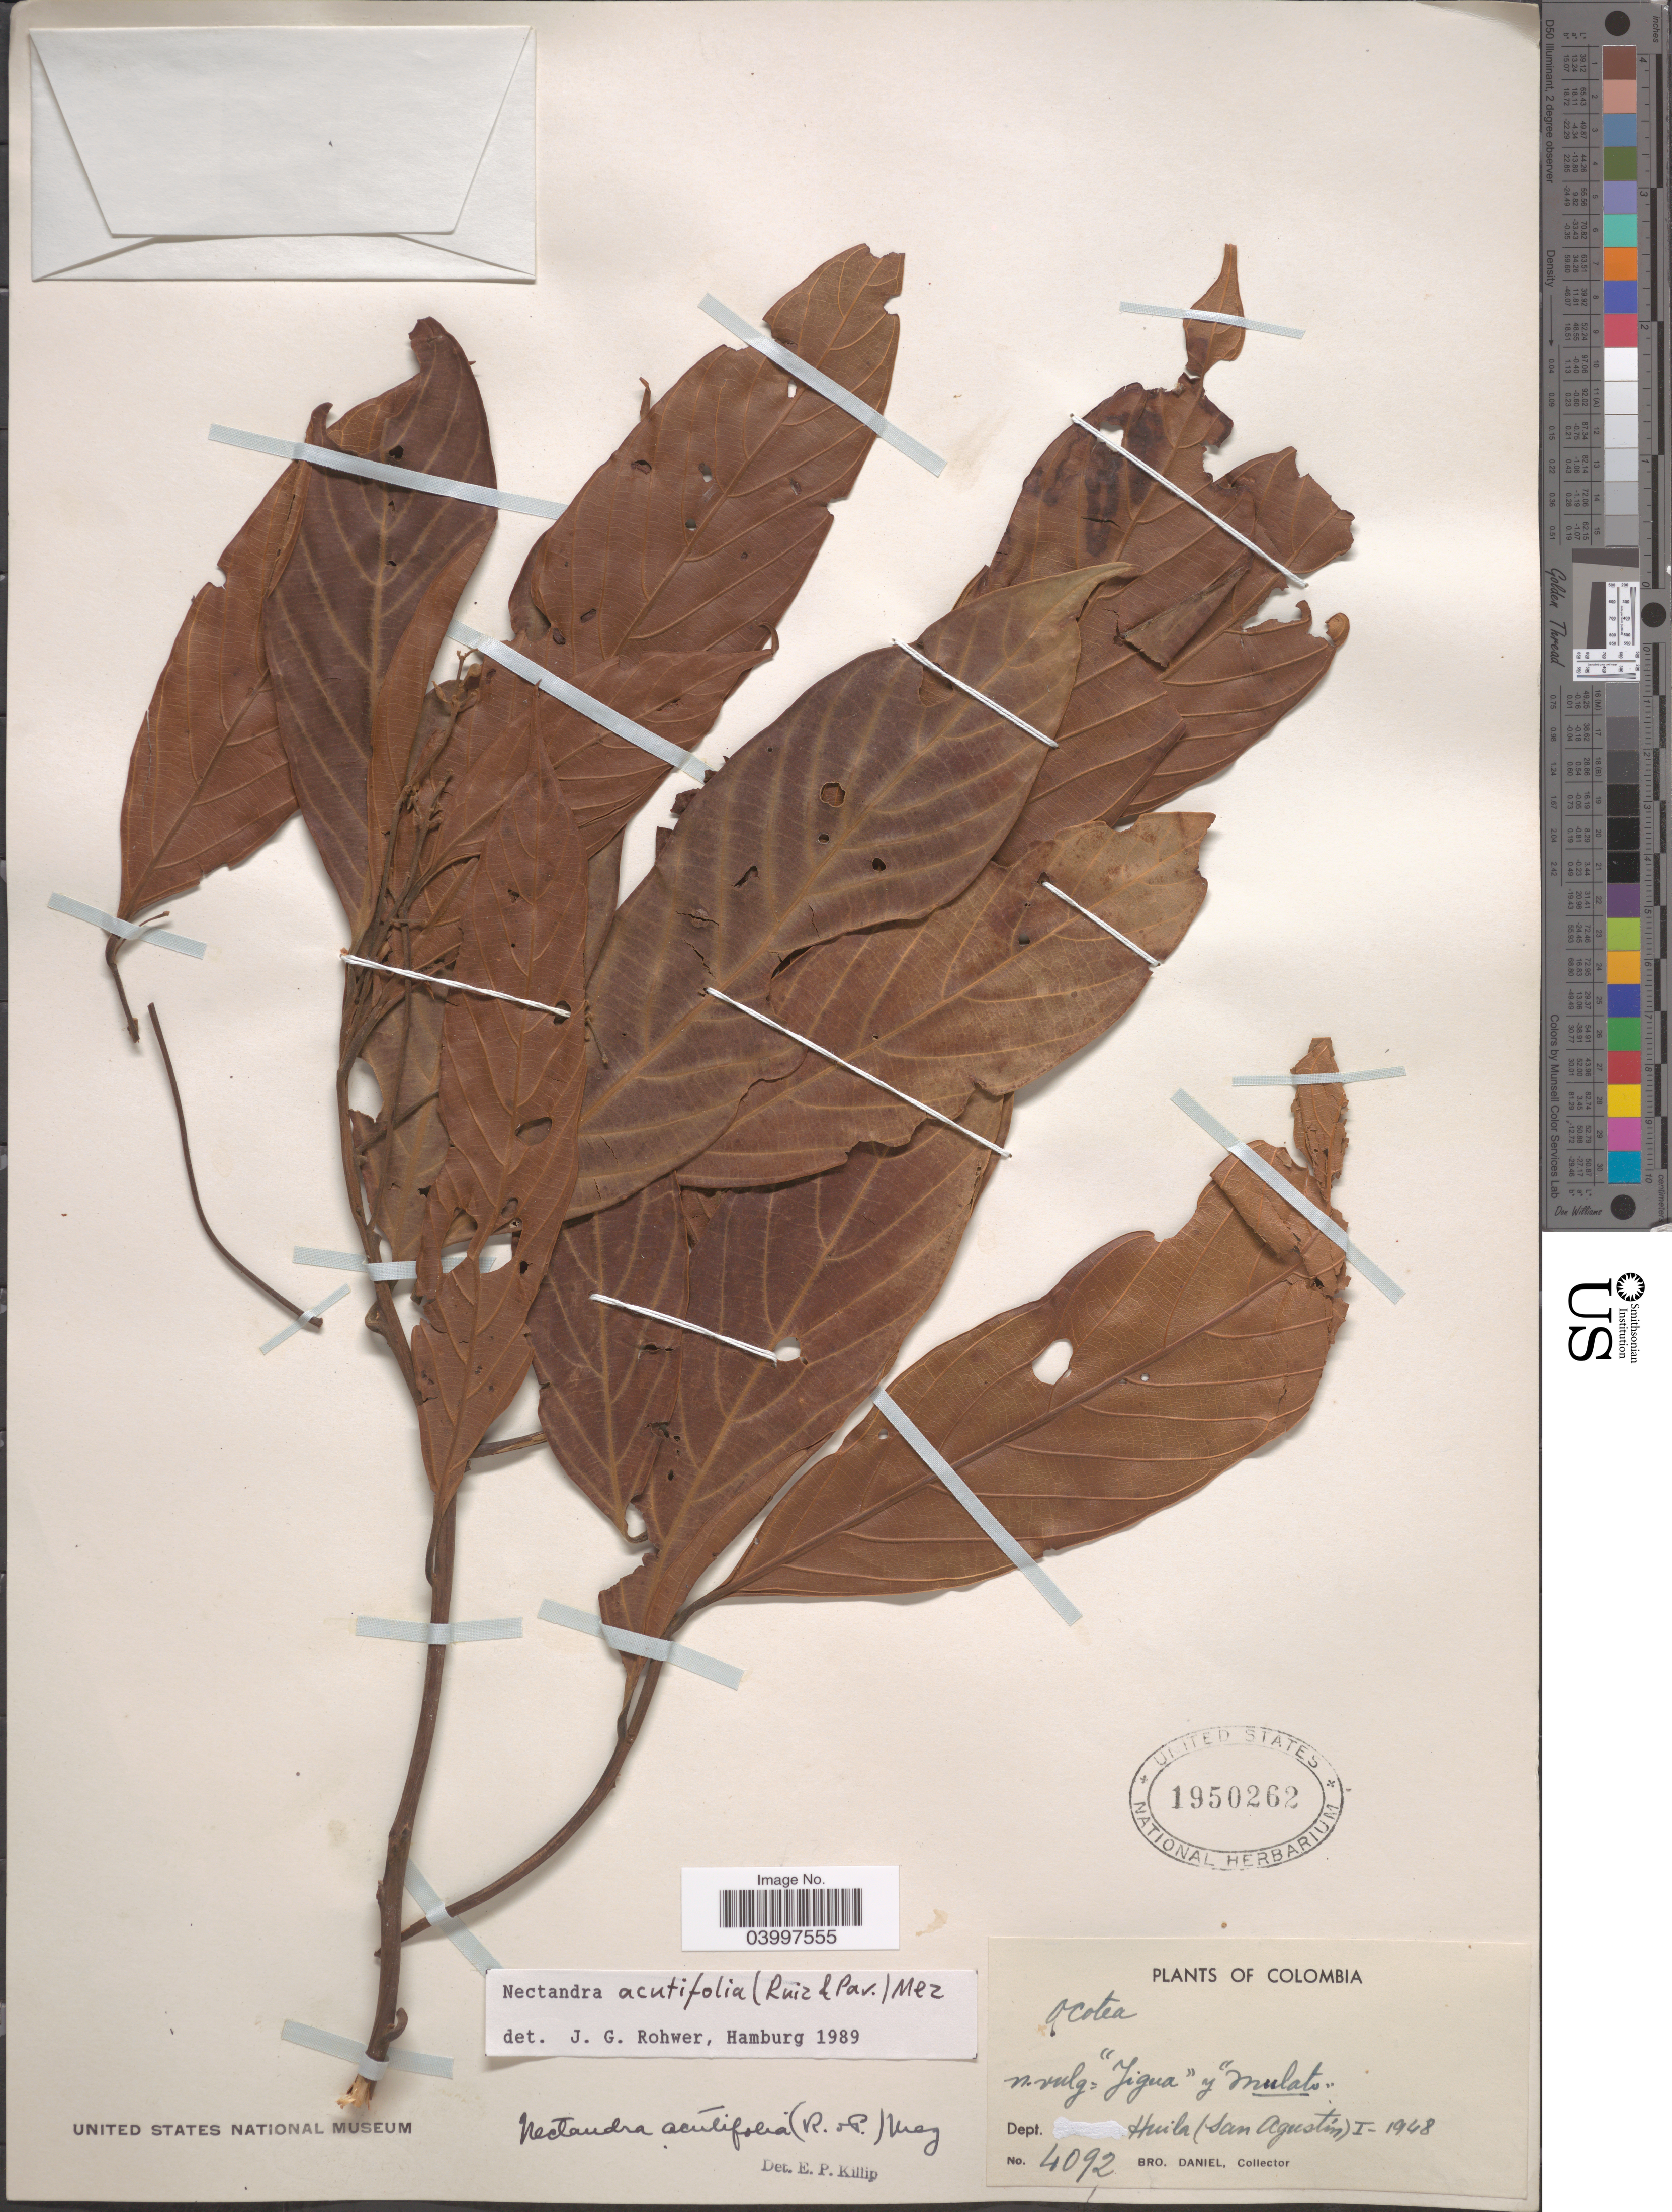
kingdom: Plantae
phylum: Tracheophyta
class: Magnoliopsida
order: Laurales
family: Lauraceae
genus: Nectandra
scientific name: Nectandra acutifolia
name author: (Ruiz & Pav.) Mez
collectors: Bro. Daniel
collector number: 4092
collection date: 1948-01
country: Colombia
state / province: Huila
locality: Dept. Huila (San Agustin).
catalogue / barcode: US 1950262